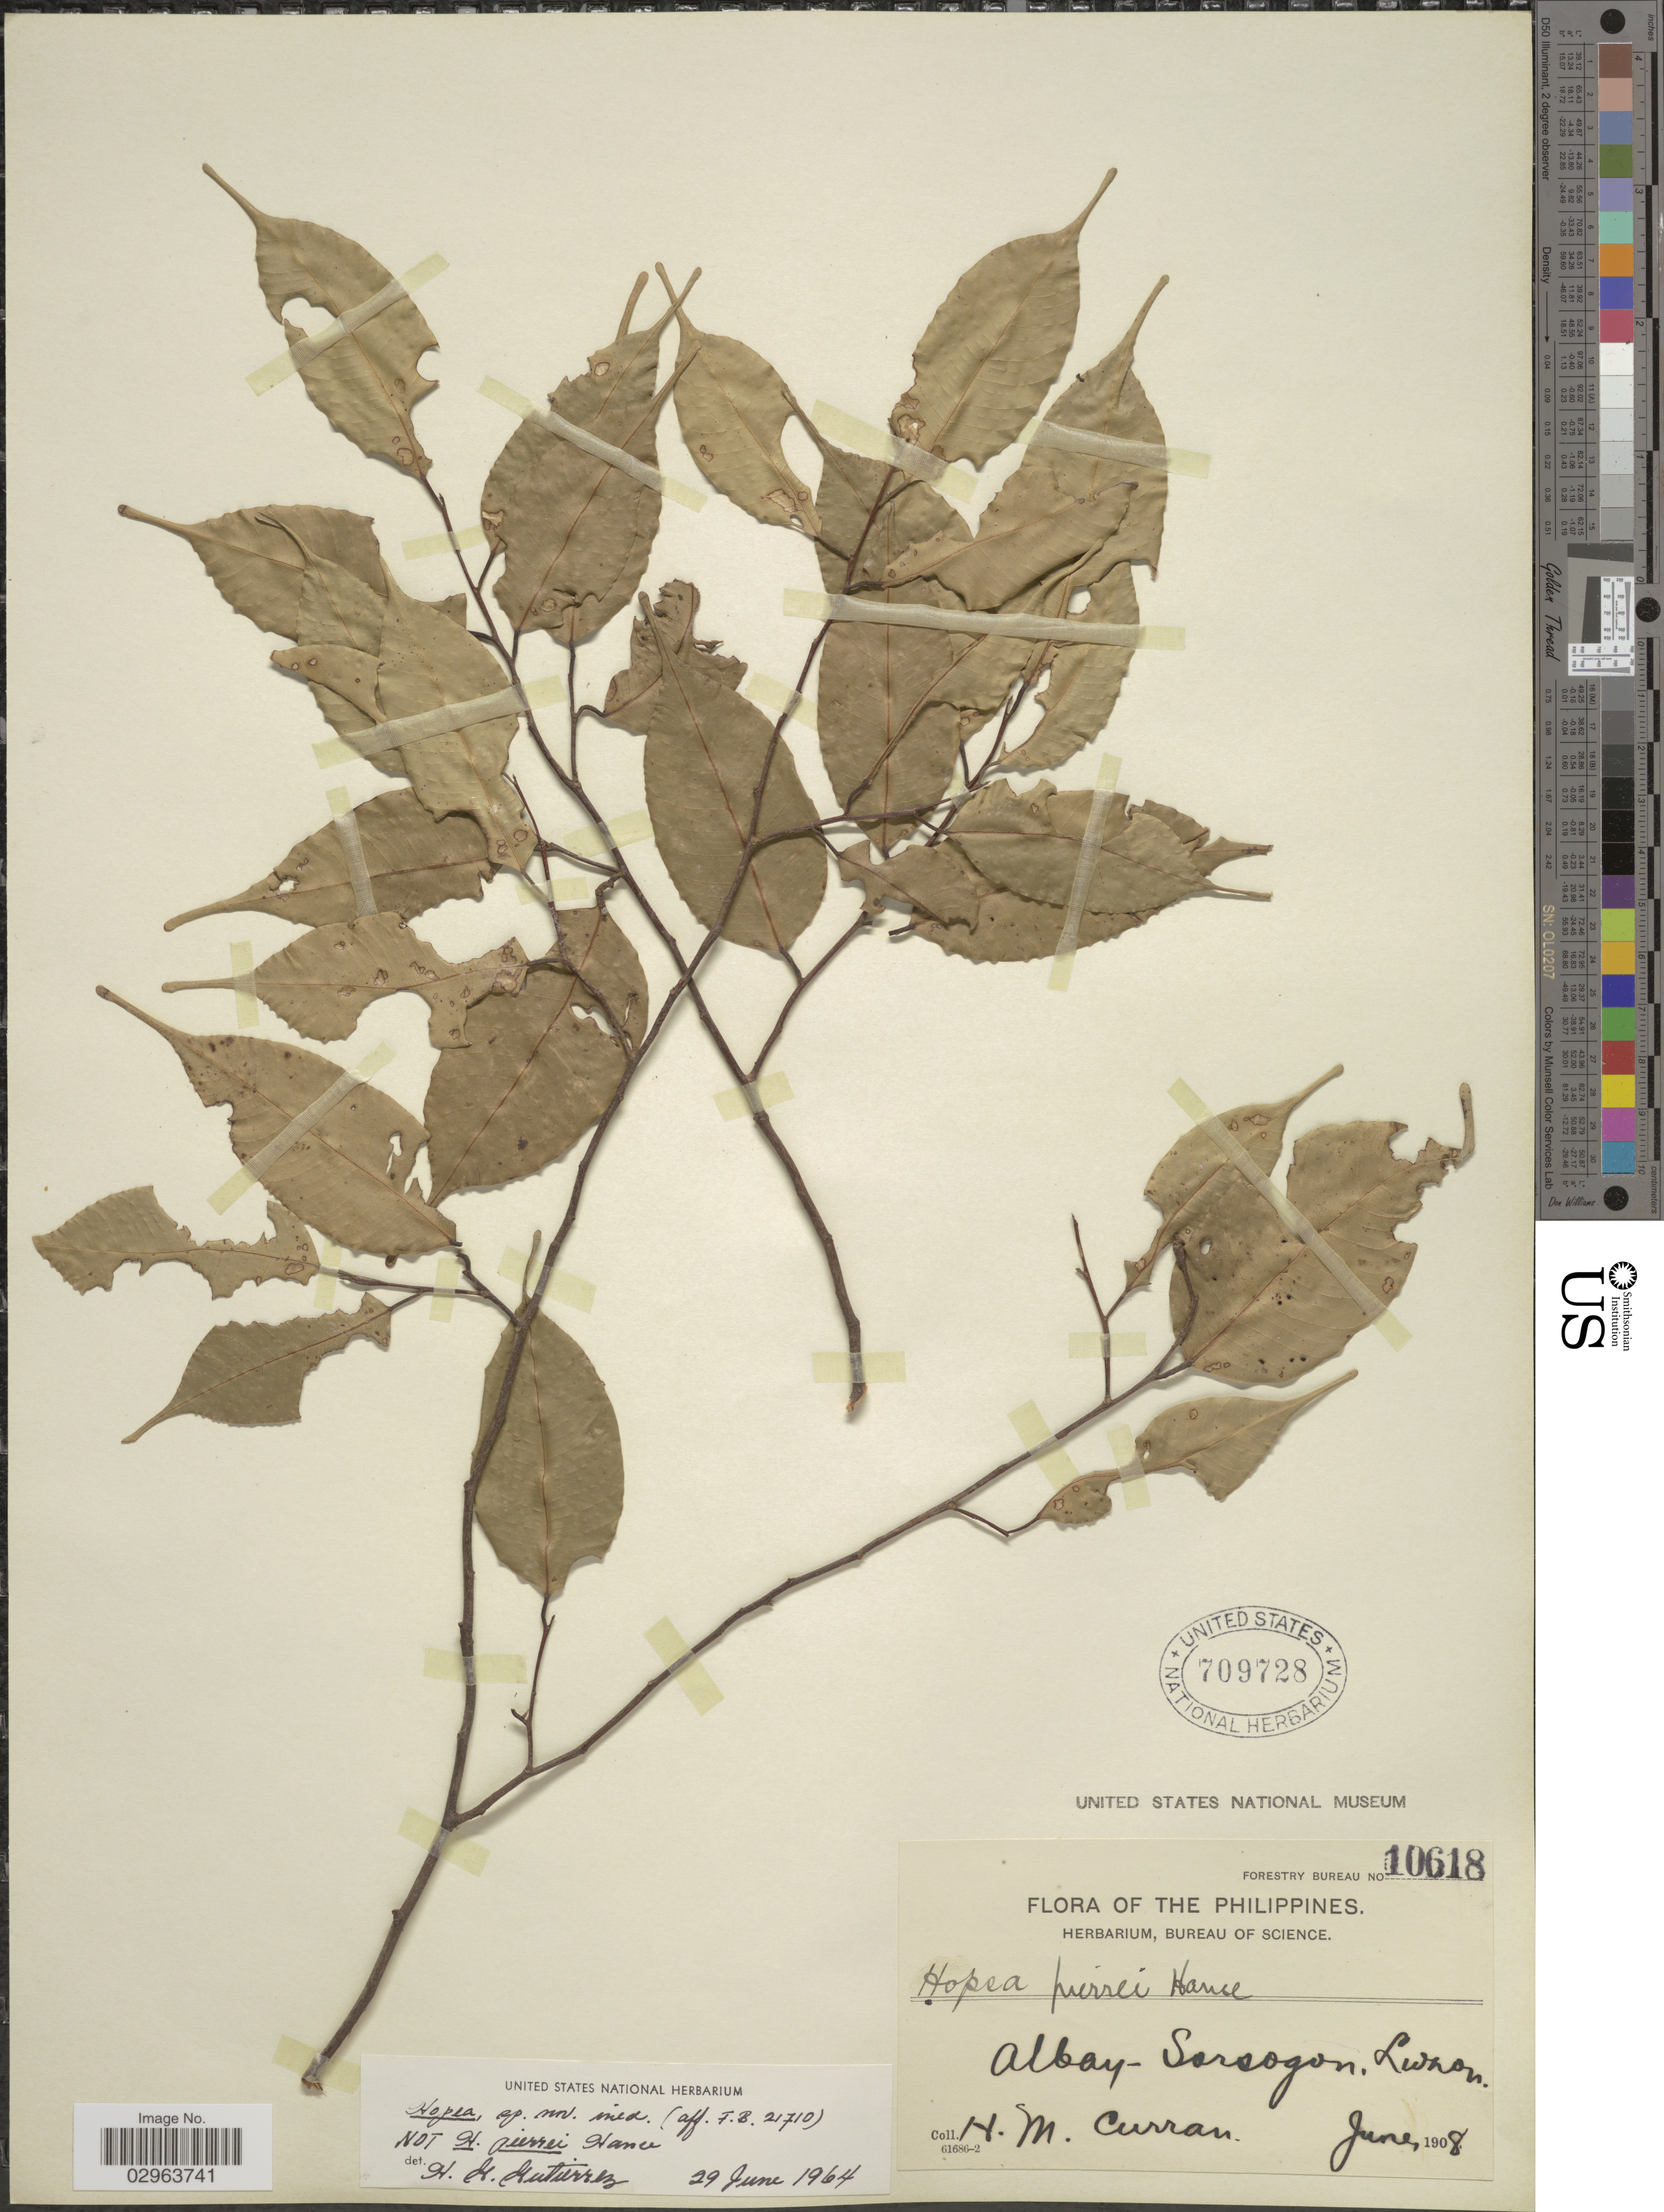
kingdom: Plantae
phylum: Tracheophyta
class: Magnoliopsida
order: Malvales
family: Dipterocarpaceae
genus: Hopea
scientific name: Hopea pierrei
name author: Hance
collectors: H. M. Curran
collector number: Forestry Bureau 10618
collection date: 1908-06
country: Philippines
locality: Albay-Sorsogon, Luzon.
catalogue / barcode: US 709728